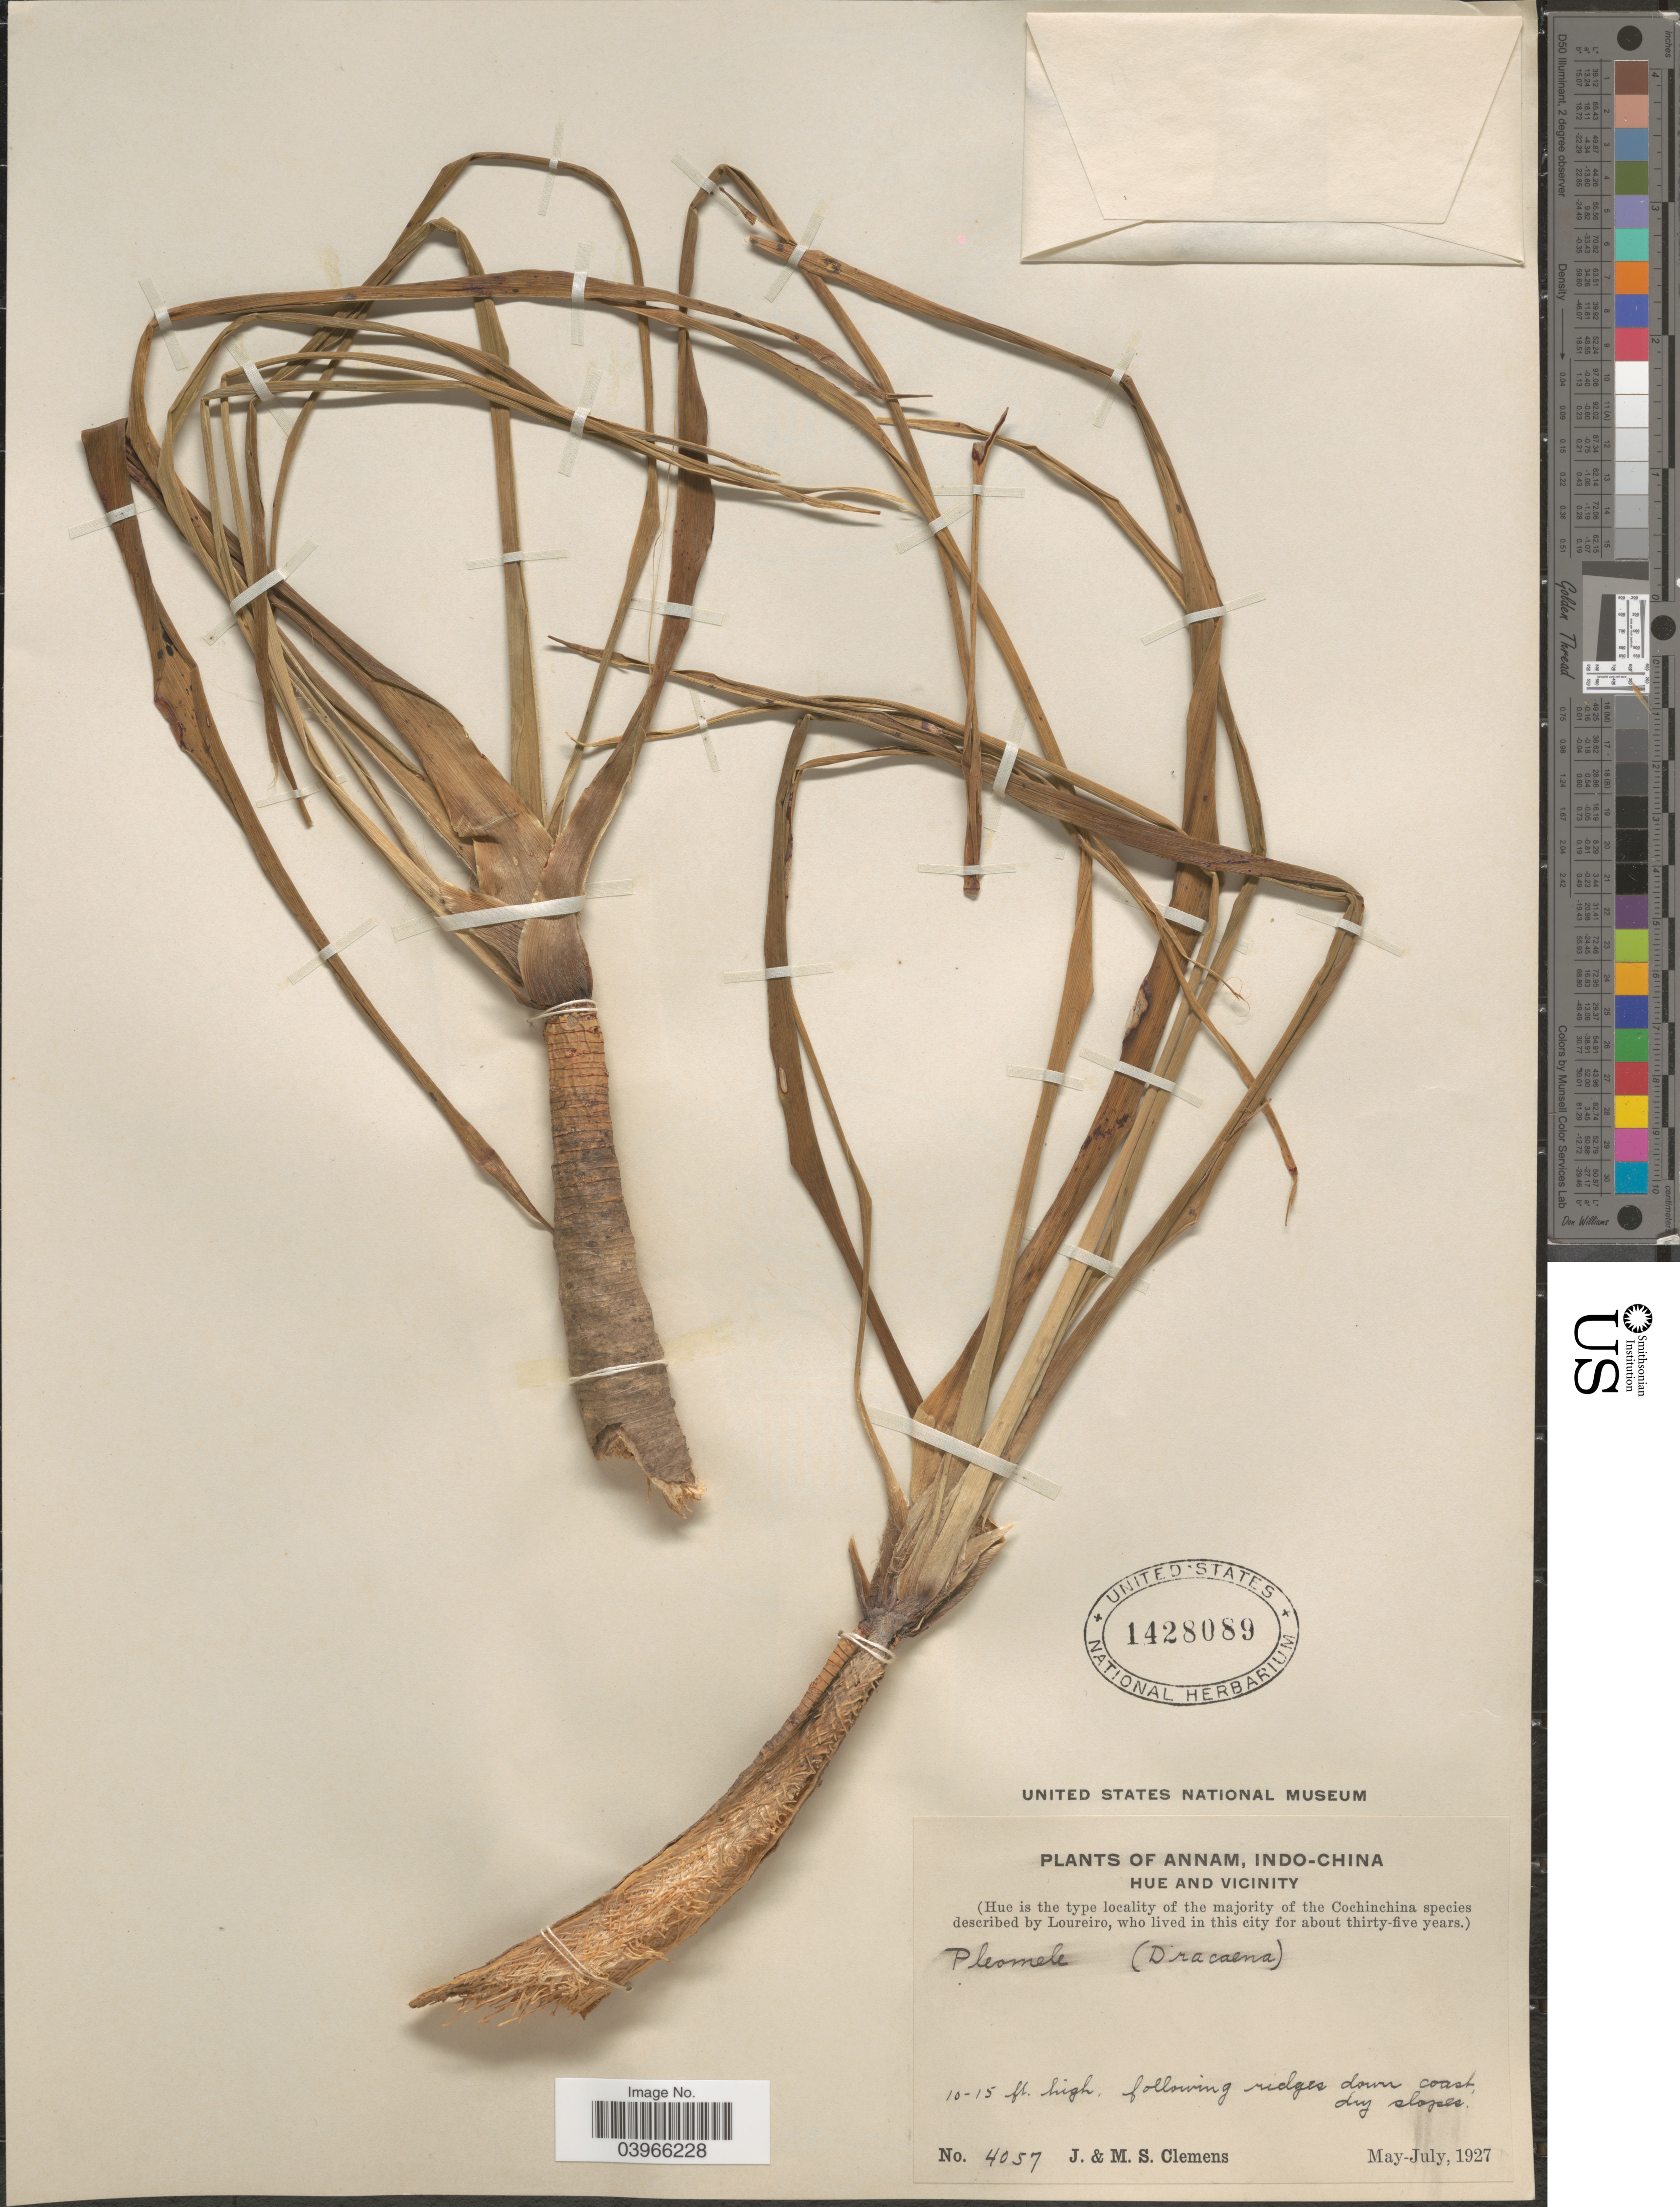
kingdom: Plantae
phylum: Tracheophyta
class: Liliopsida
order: Asparagales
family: Asparagaceae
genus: Dracaena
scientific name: Dracaena sp.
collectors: J. Clemens & M. S. Clemens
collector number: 4057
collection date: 1927-05/1927-07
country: Vietnam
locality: Annam, Indo-China. Hue and Vicinity. Following ridges down coast, dry slopes.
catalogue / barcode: US 1428089